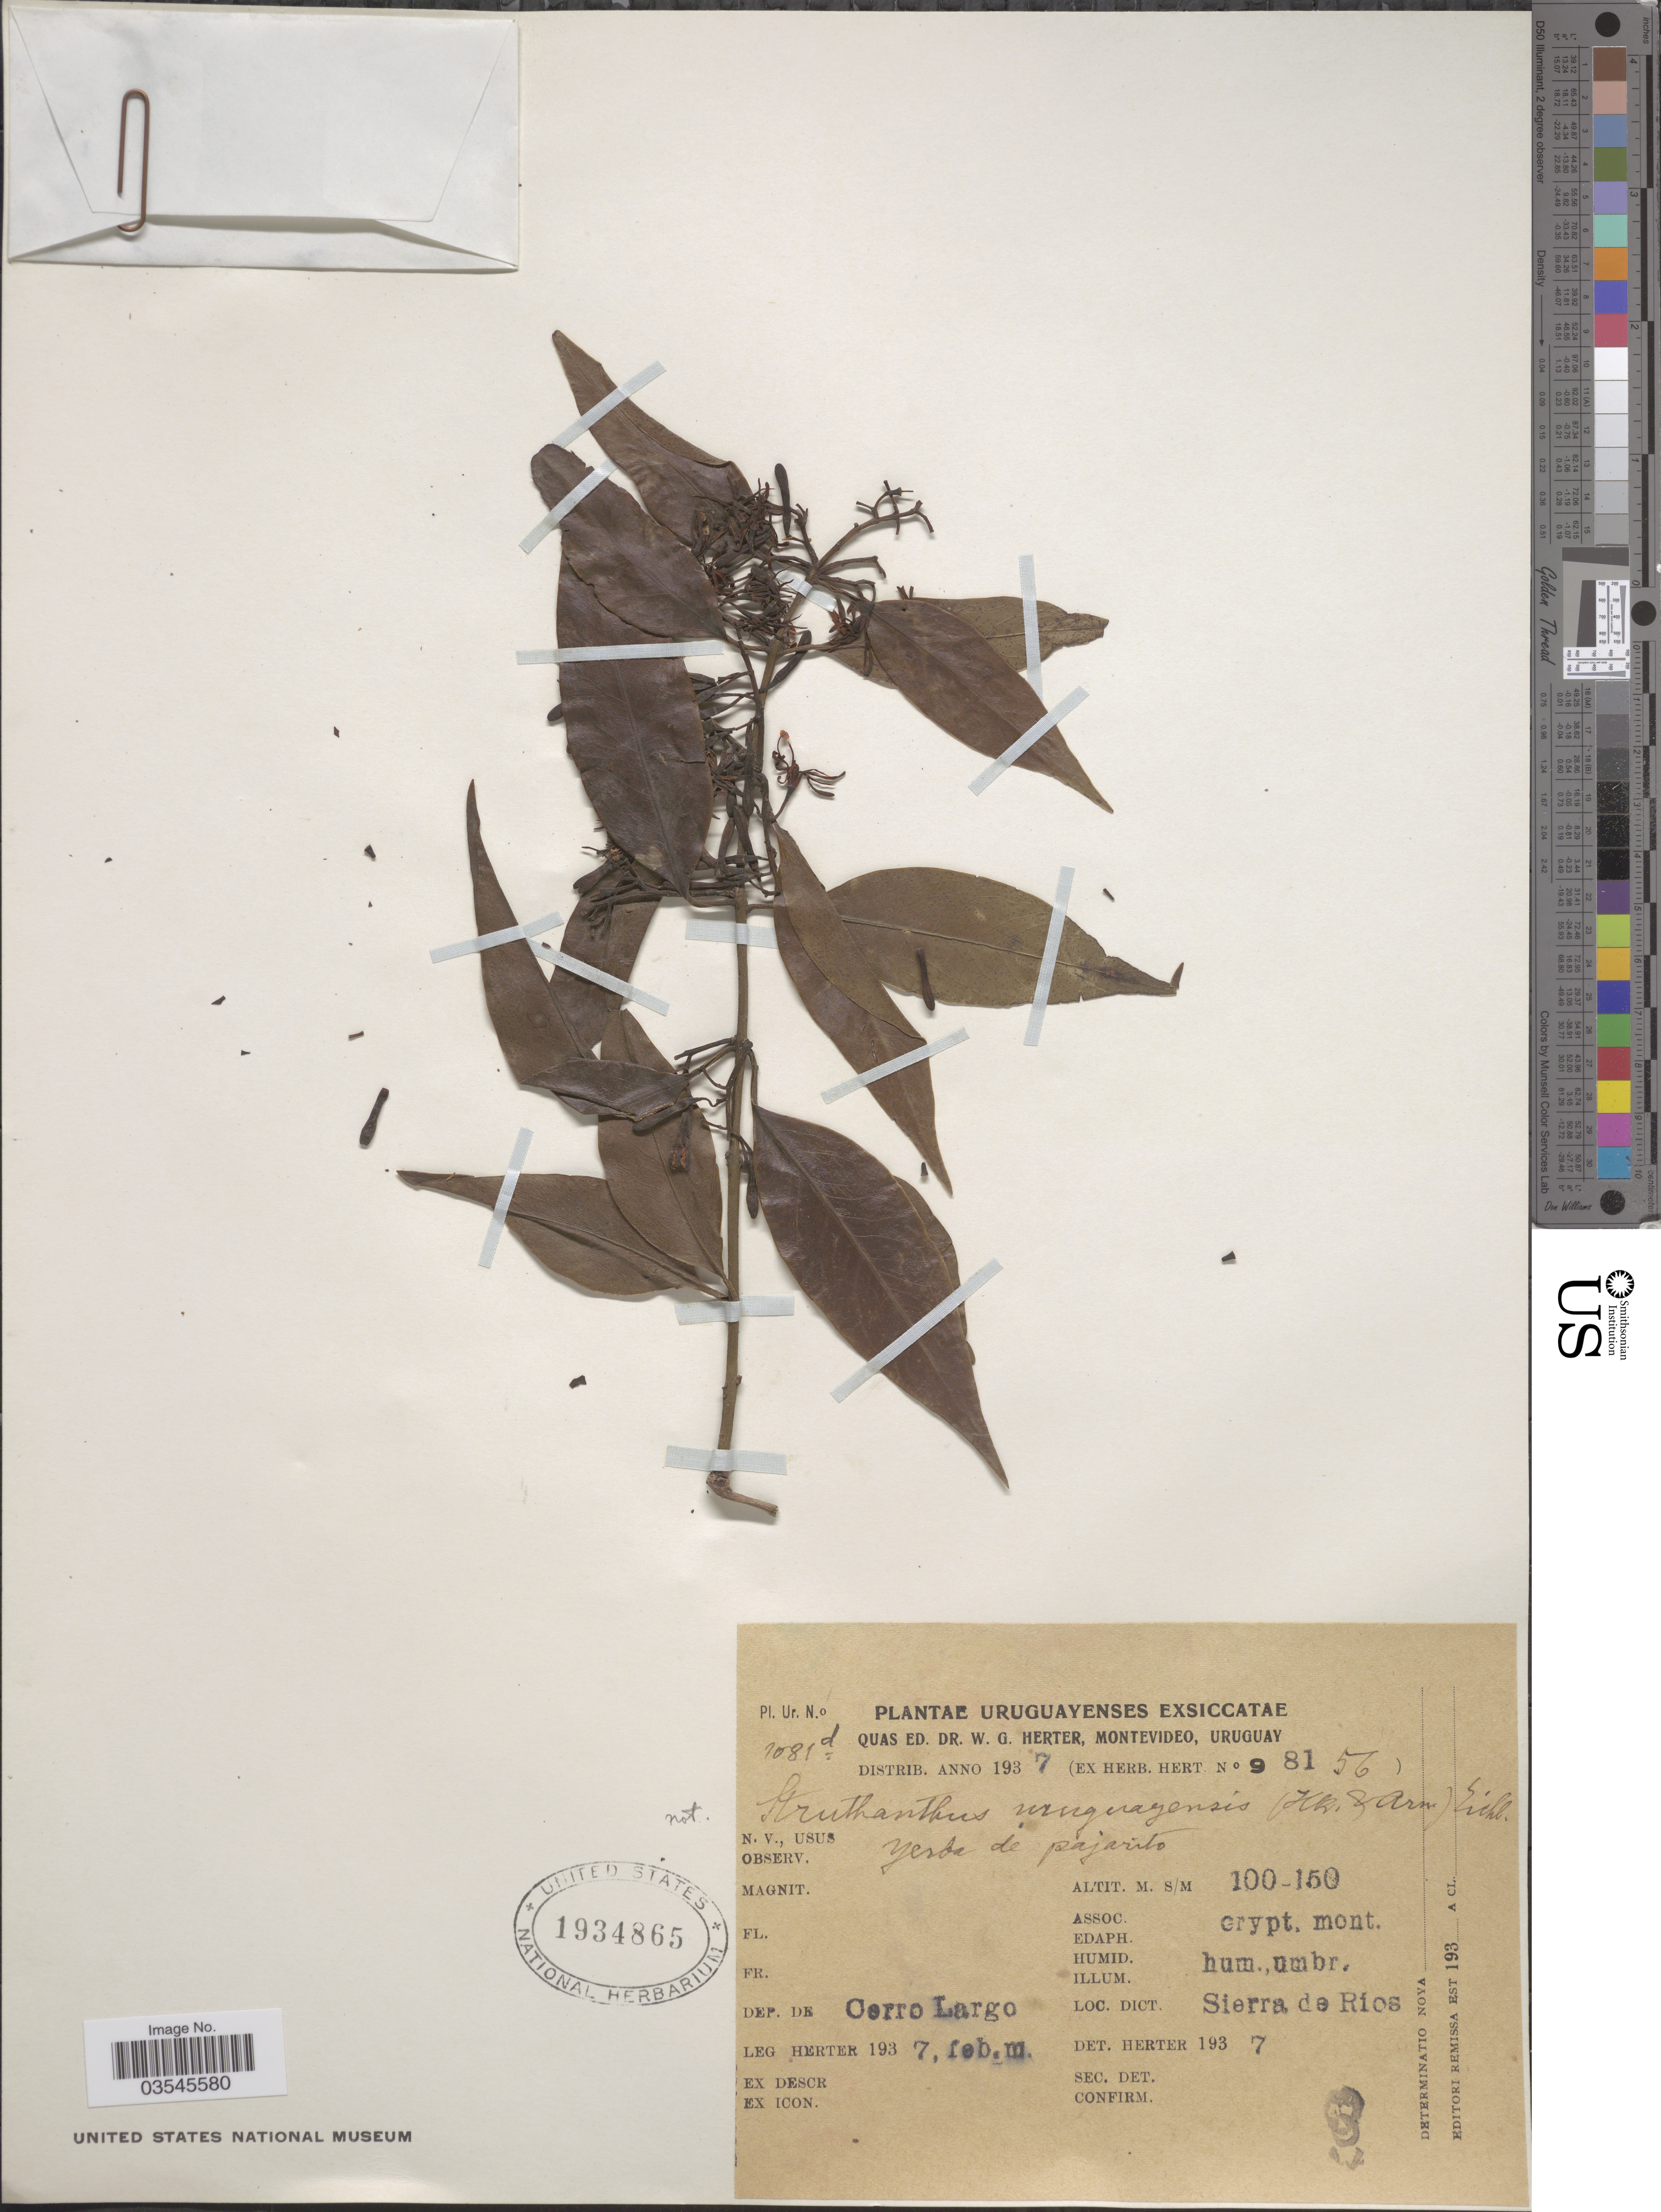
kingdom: Plantae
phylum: Tracheophyta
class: Magnoliopsida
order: Santalales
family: Loranthaceae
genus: Struthanthus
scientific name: Struthanthus sp.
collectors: W. G. Herter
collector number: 1081d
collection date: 1937-02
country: Uruguay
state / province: Cerro Largo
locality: Dep. de Cerro Largo. Sierra de Rios.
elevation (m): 100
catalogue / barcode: US 1934865